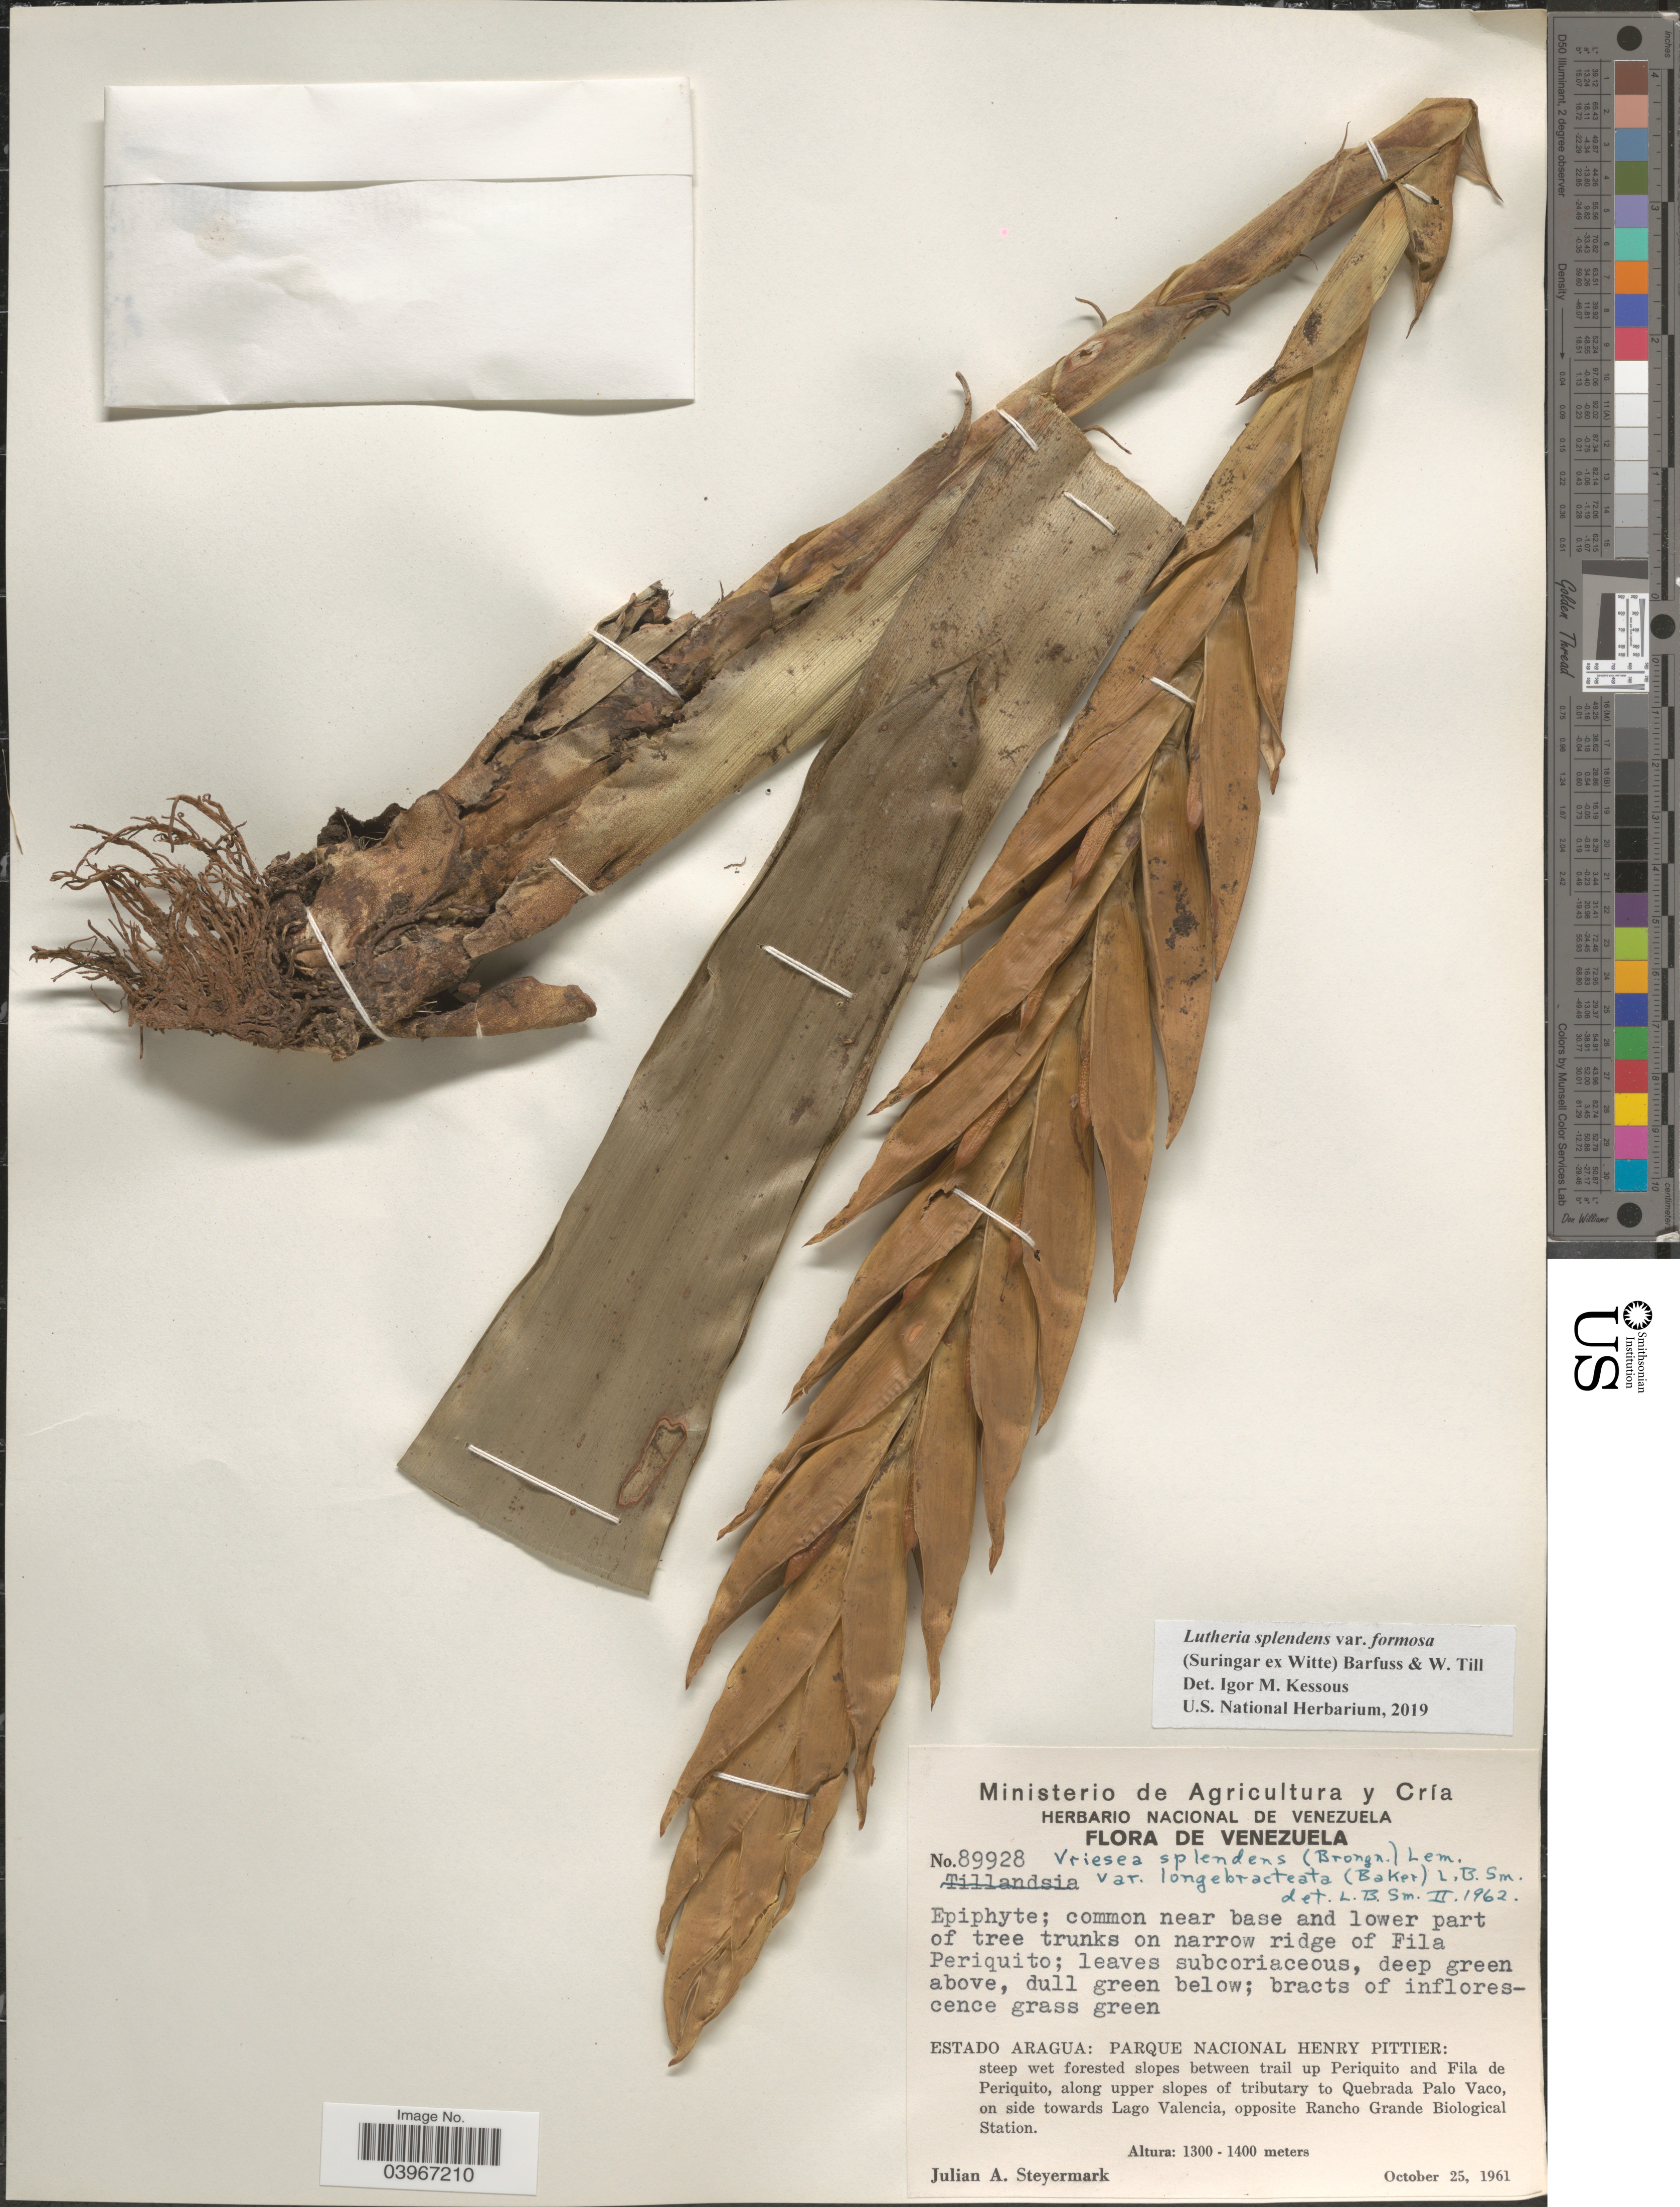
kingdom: Plantae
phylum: Tracheophyta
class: Liliopsida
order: Poales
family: Bromeliaceae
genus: Lutheria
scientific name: Lutheria splendens var. formosa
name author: (Suringar ex Witte) Barfuss & W. Till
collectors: J. Steyermark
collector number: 89928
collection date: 1961-10-25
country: Venezuela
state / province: Aragua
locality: Parque Nacional Henry Pittier: steep wet forested slopes between trail up Periquito and Fila de Periquito, along upper slopes of tributary to Quebrada Palo Vaco, on side towards Lago Valencia, opposite Rancho Grande Biological Station.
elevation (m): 1300